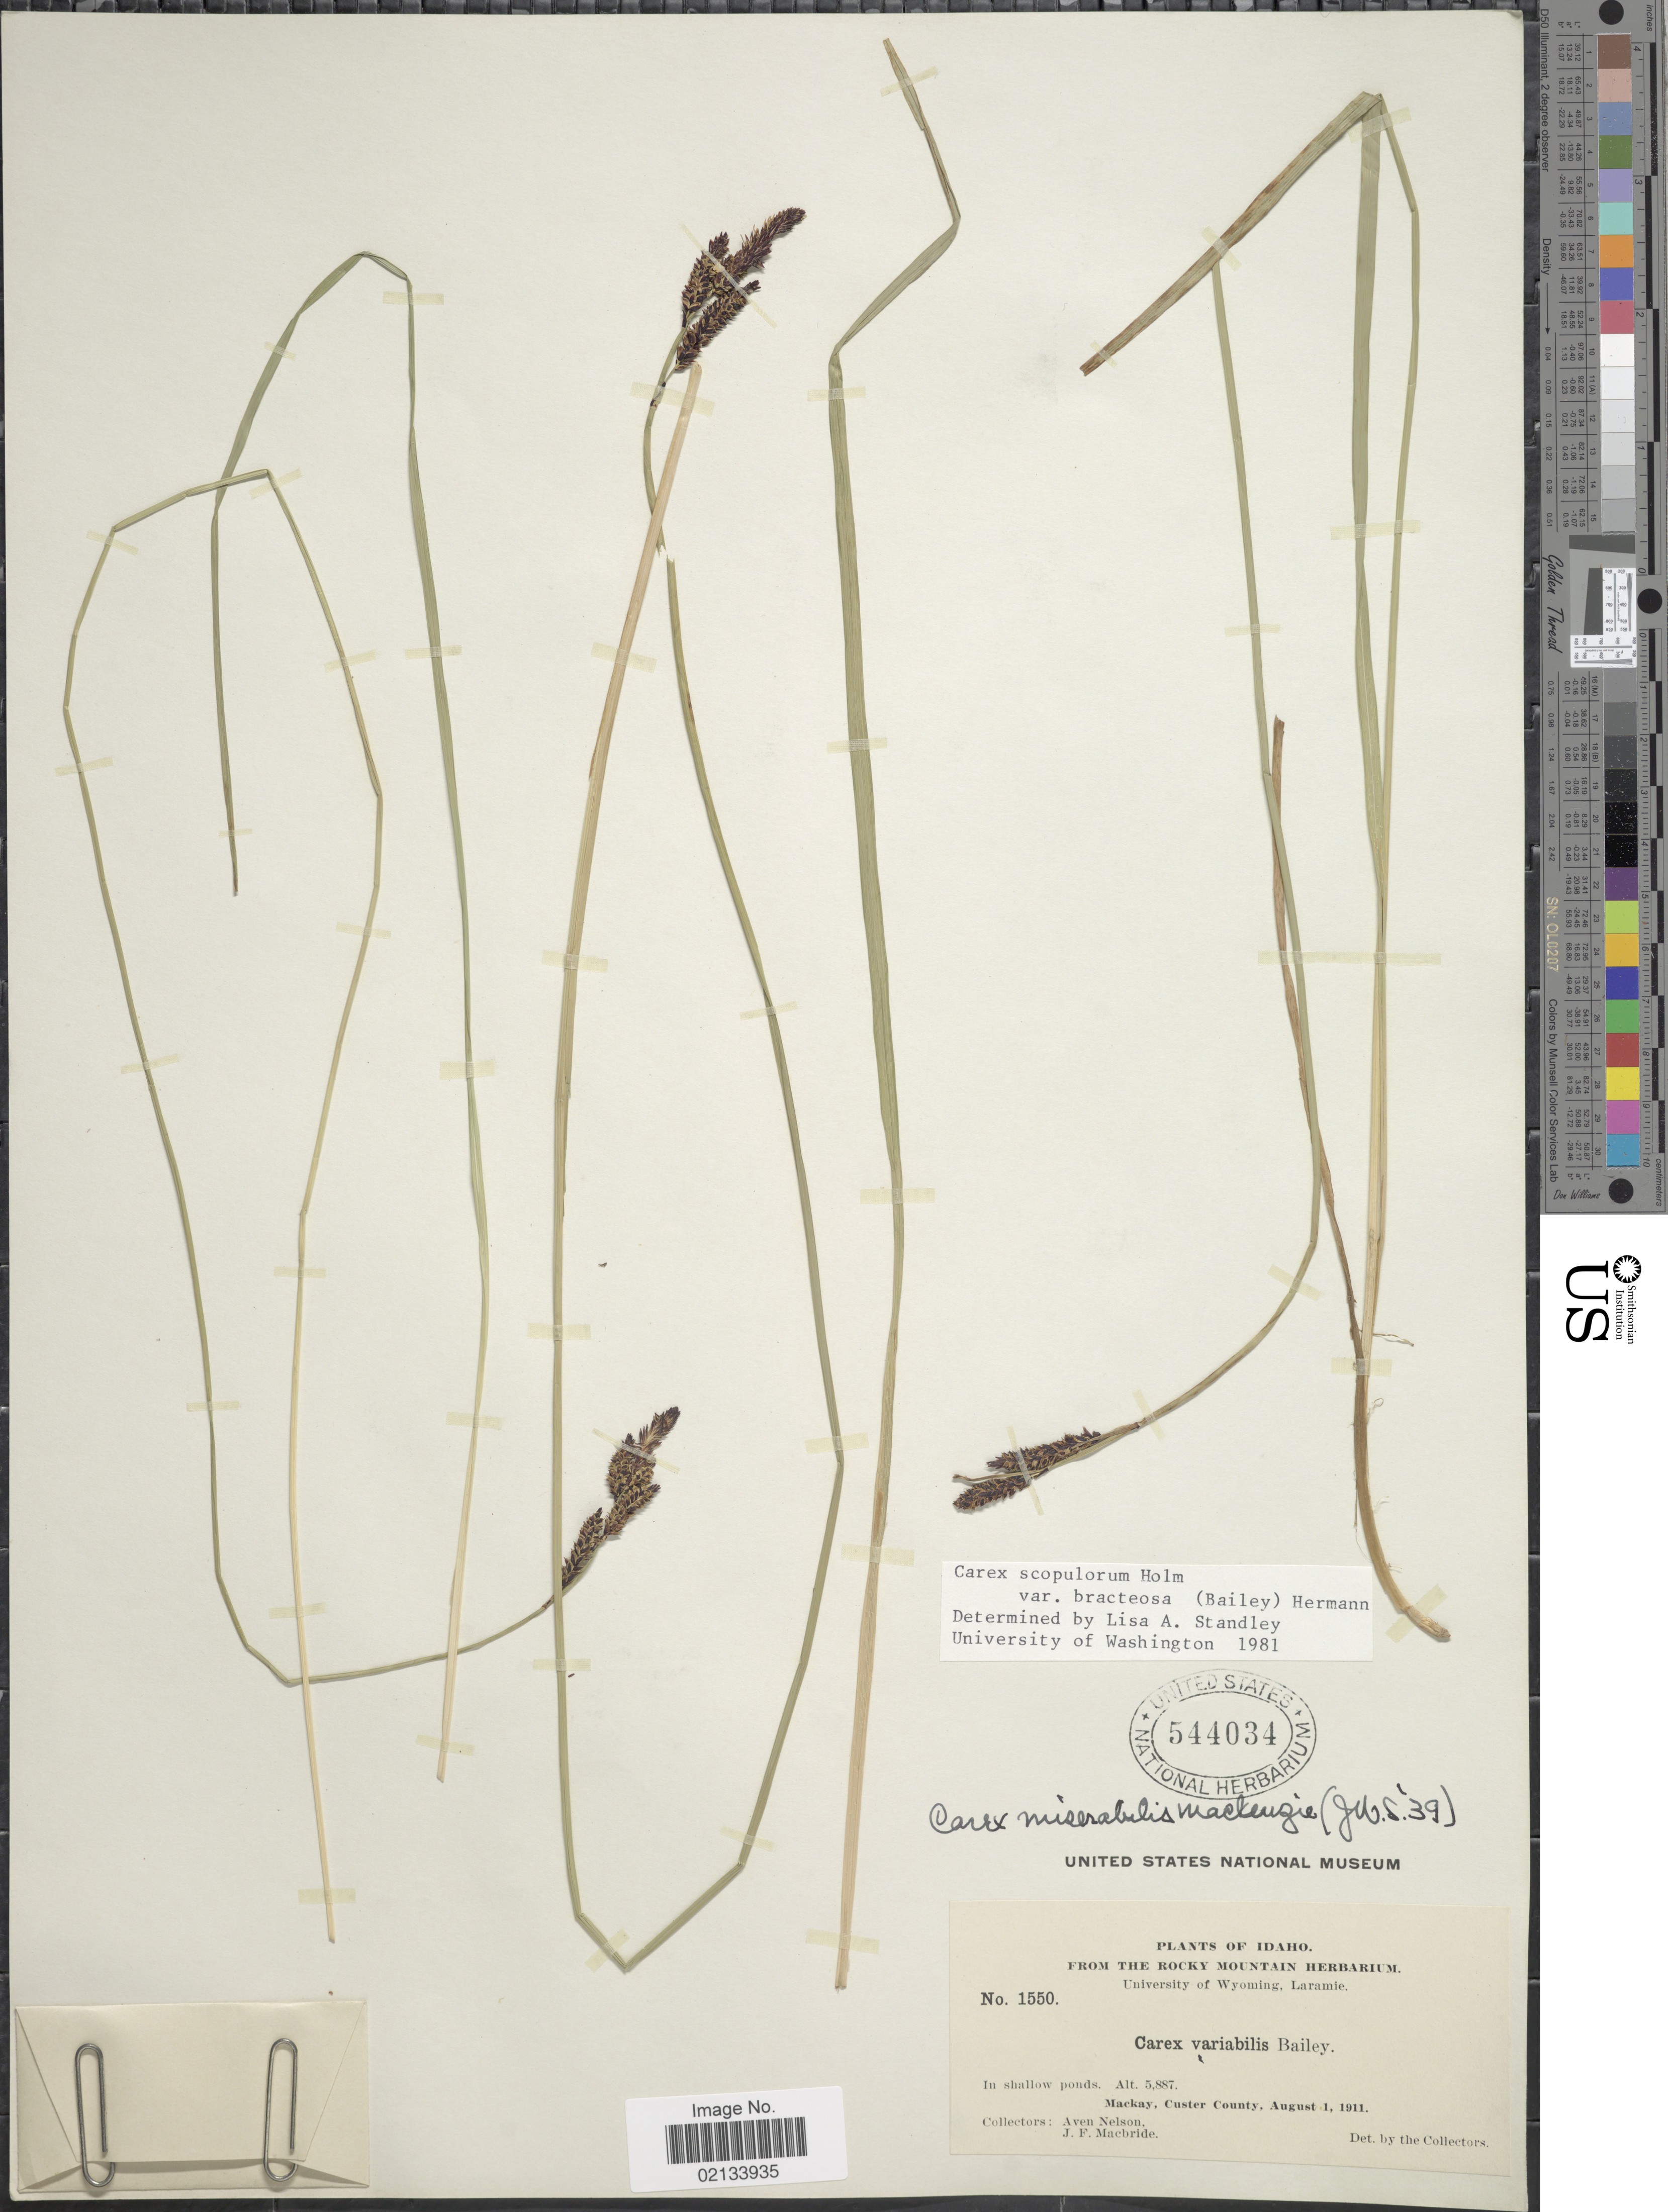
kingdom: Plantae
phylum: Tracheophyta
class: Liliopsida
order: Poales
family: Cyperaceae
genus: Carex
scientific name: Carex scopulorum var. bracteosa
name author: (L.H. Bailey) F.J. Herm.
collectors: A. Nelson & J. F. Macbride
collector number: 1550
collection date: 1911-08-01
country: United States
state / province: Idaho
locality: In shallow ponds, Mackay, Custer County.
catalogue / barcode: US 544034